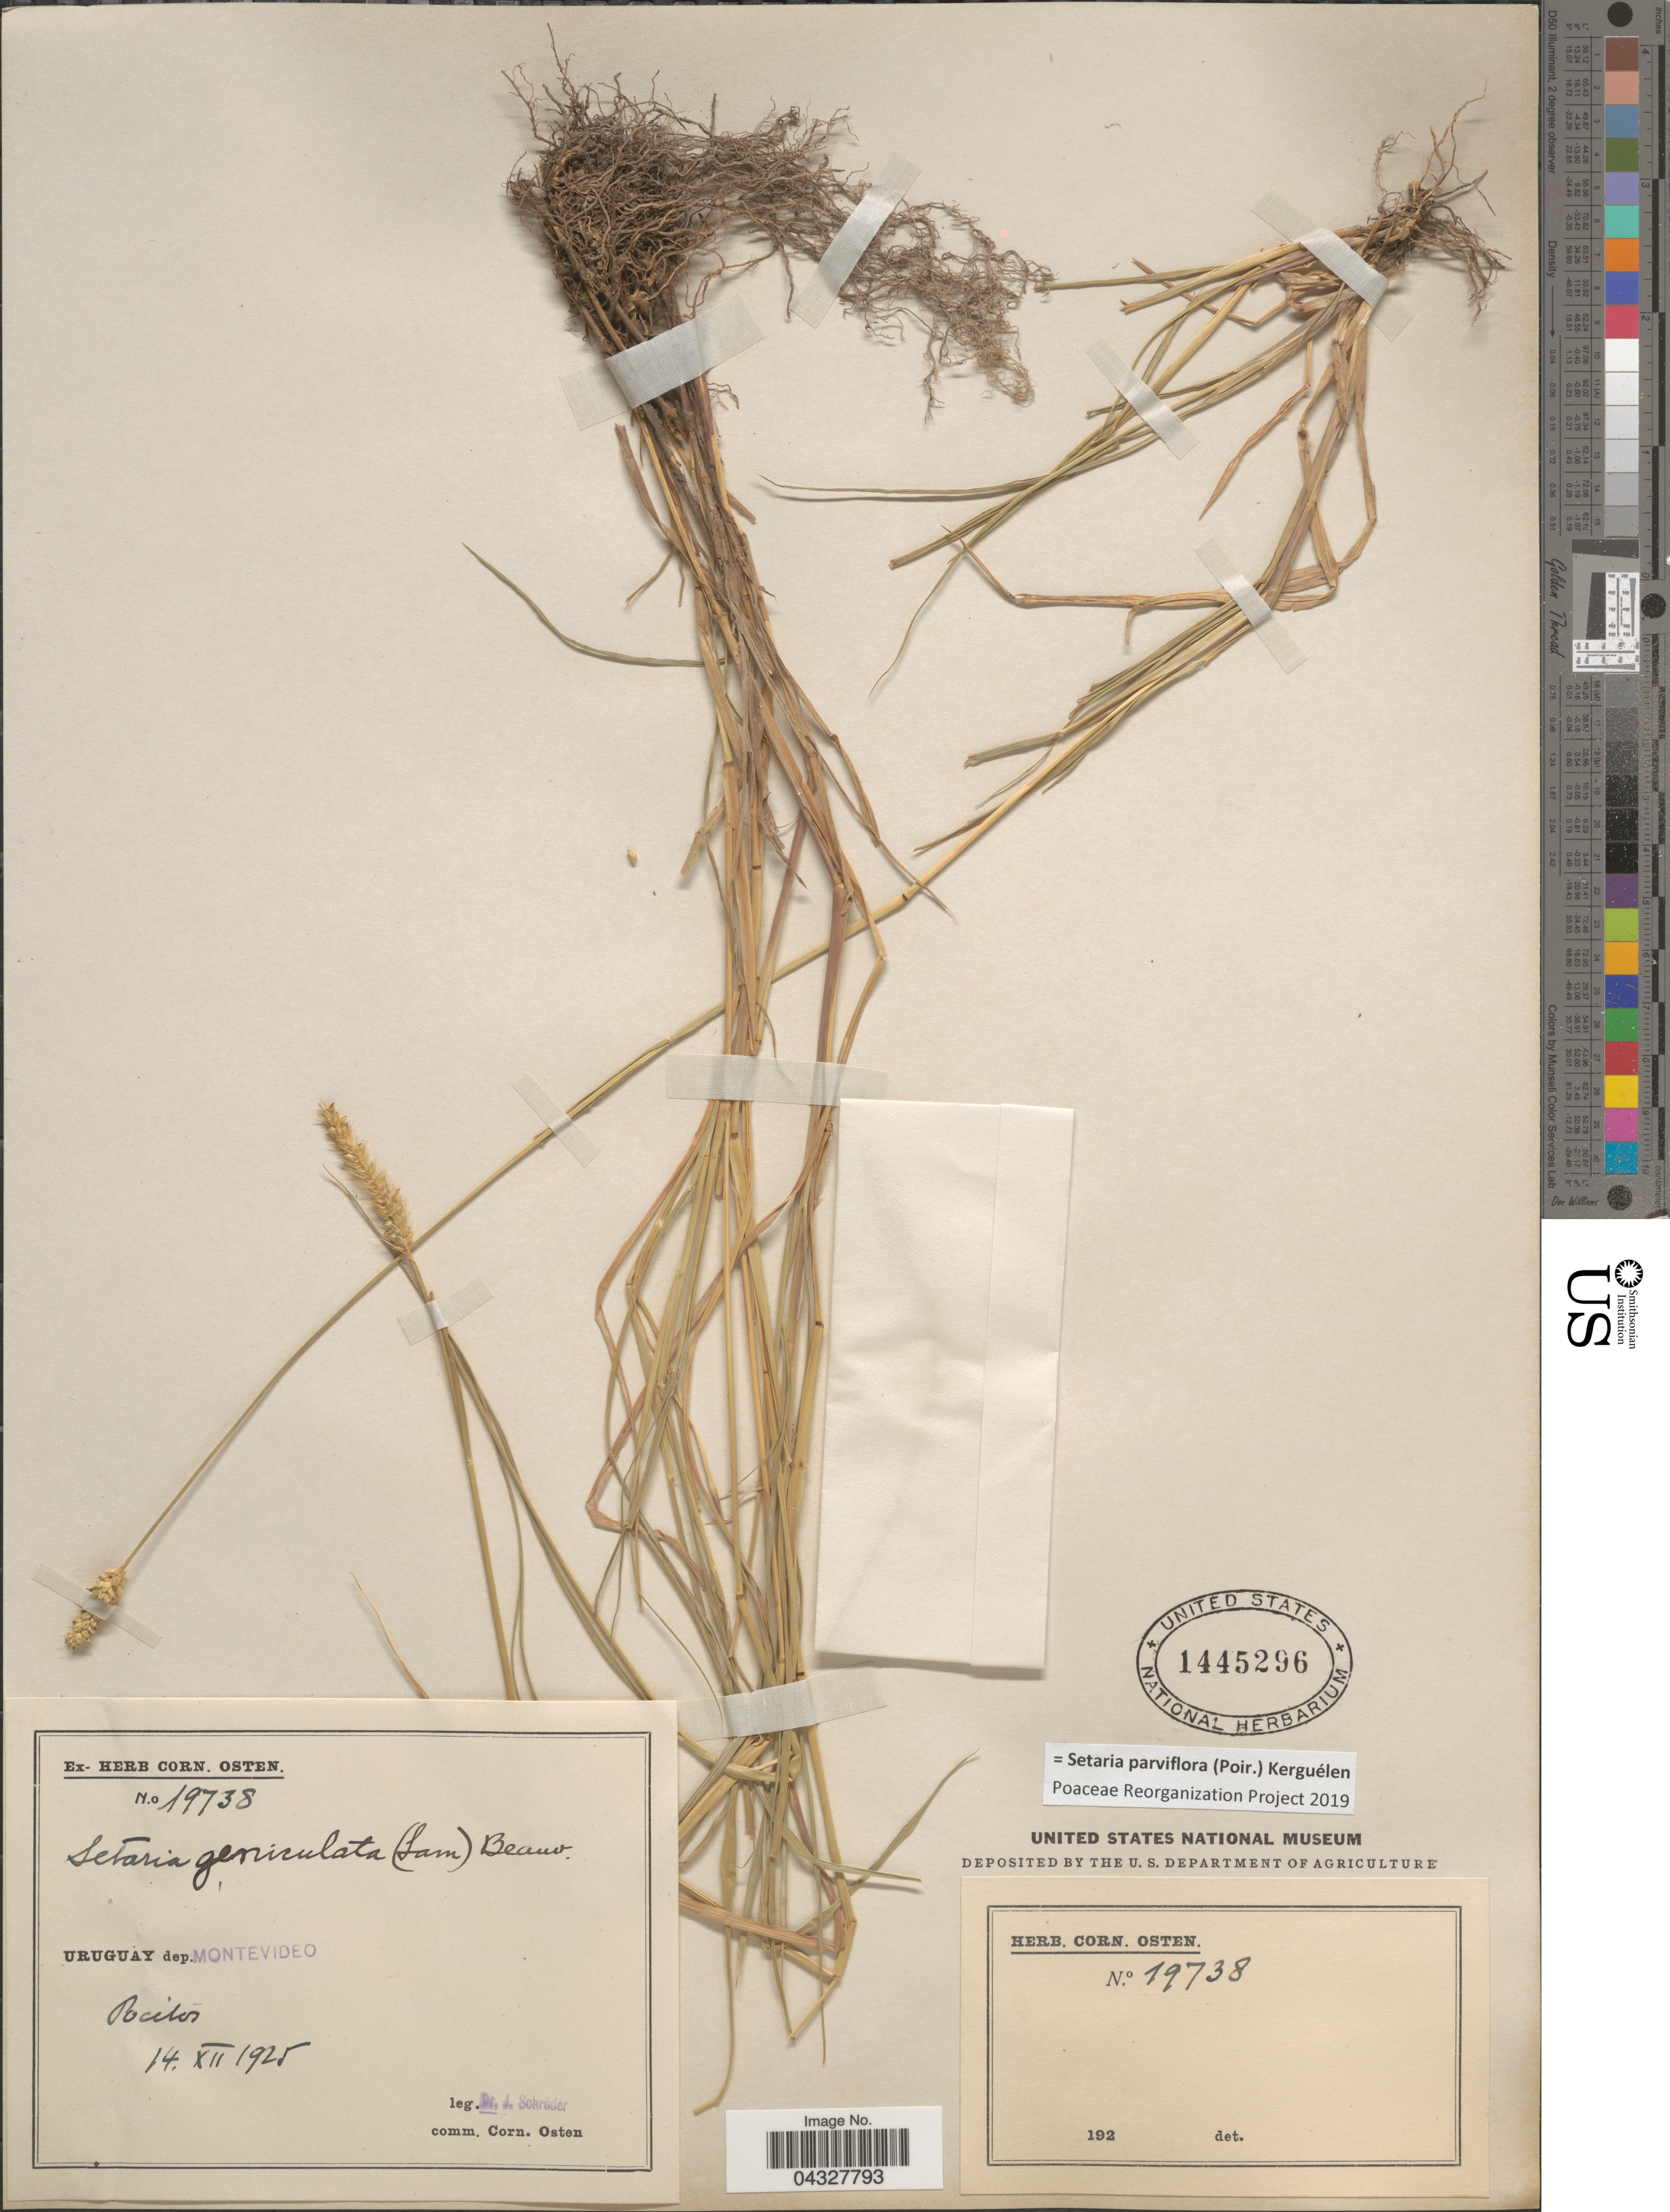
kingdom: Plantae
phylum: Tracheophyta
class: Liliopsida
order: Poales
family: Poaceae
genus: Setaria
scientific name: Setaria parviflora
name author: (Poir.) Kerguélen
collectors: J. Schröder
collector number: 19738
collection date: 1925-12-14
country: Uruguay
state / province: Montevideo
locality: Dep. Montevideo. Pocitos.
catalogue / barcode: US 1445296